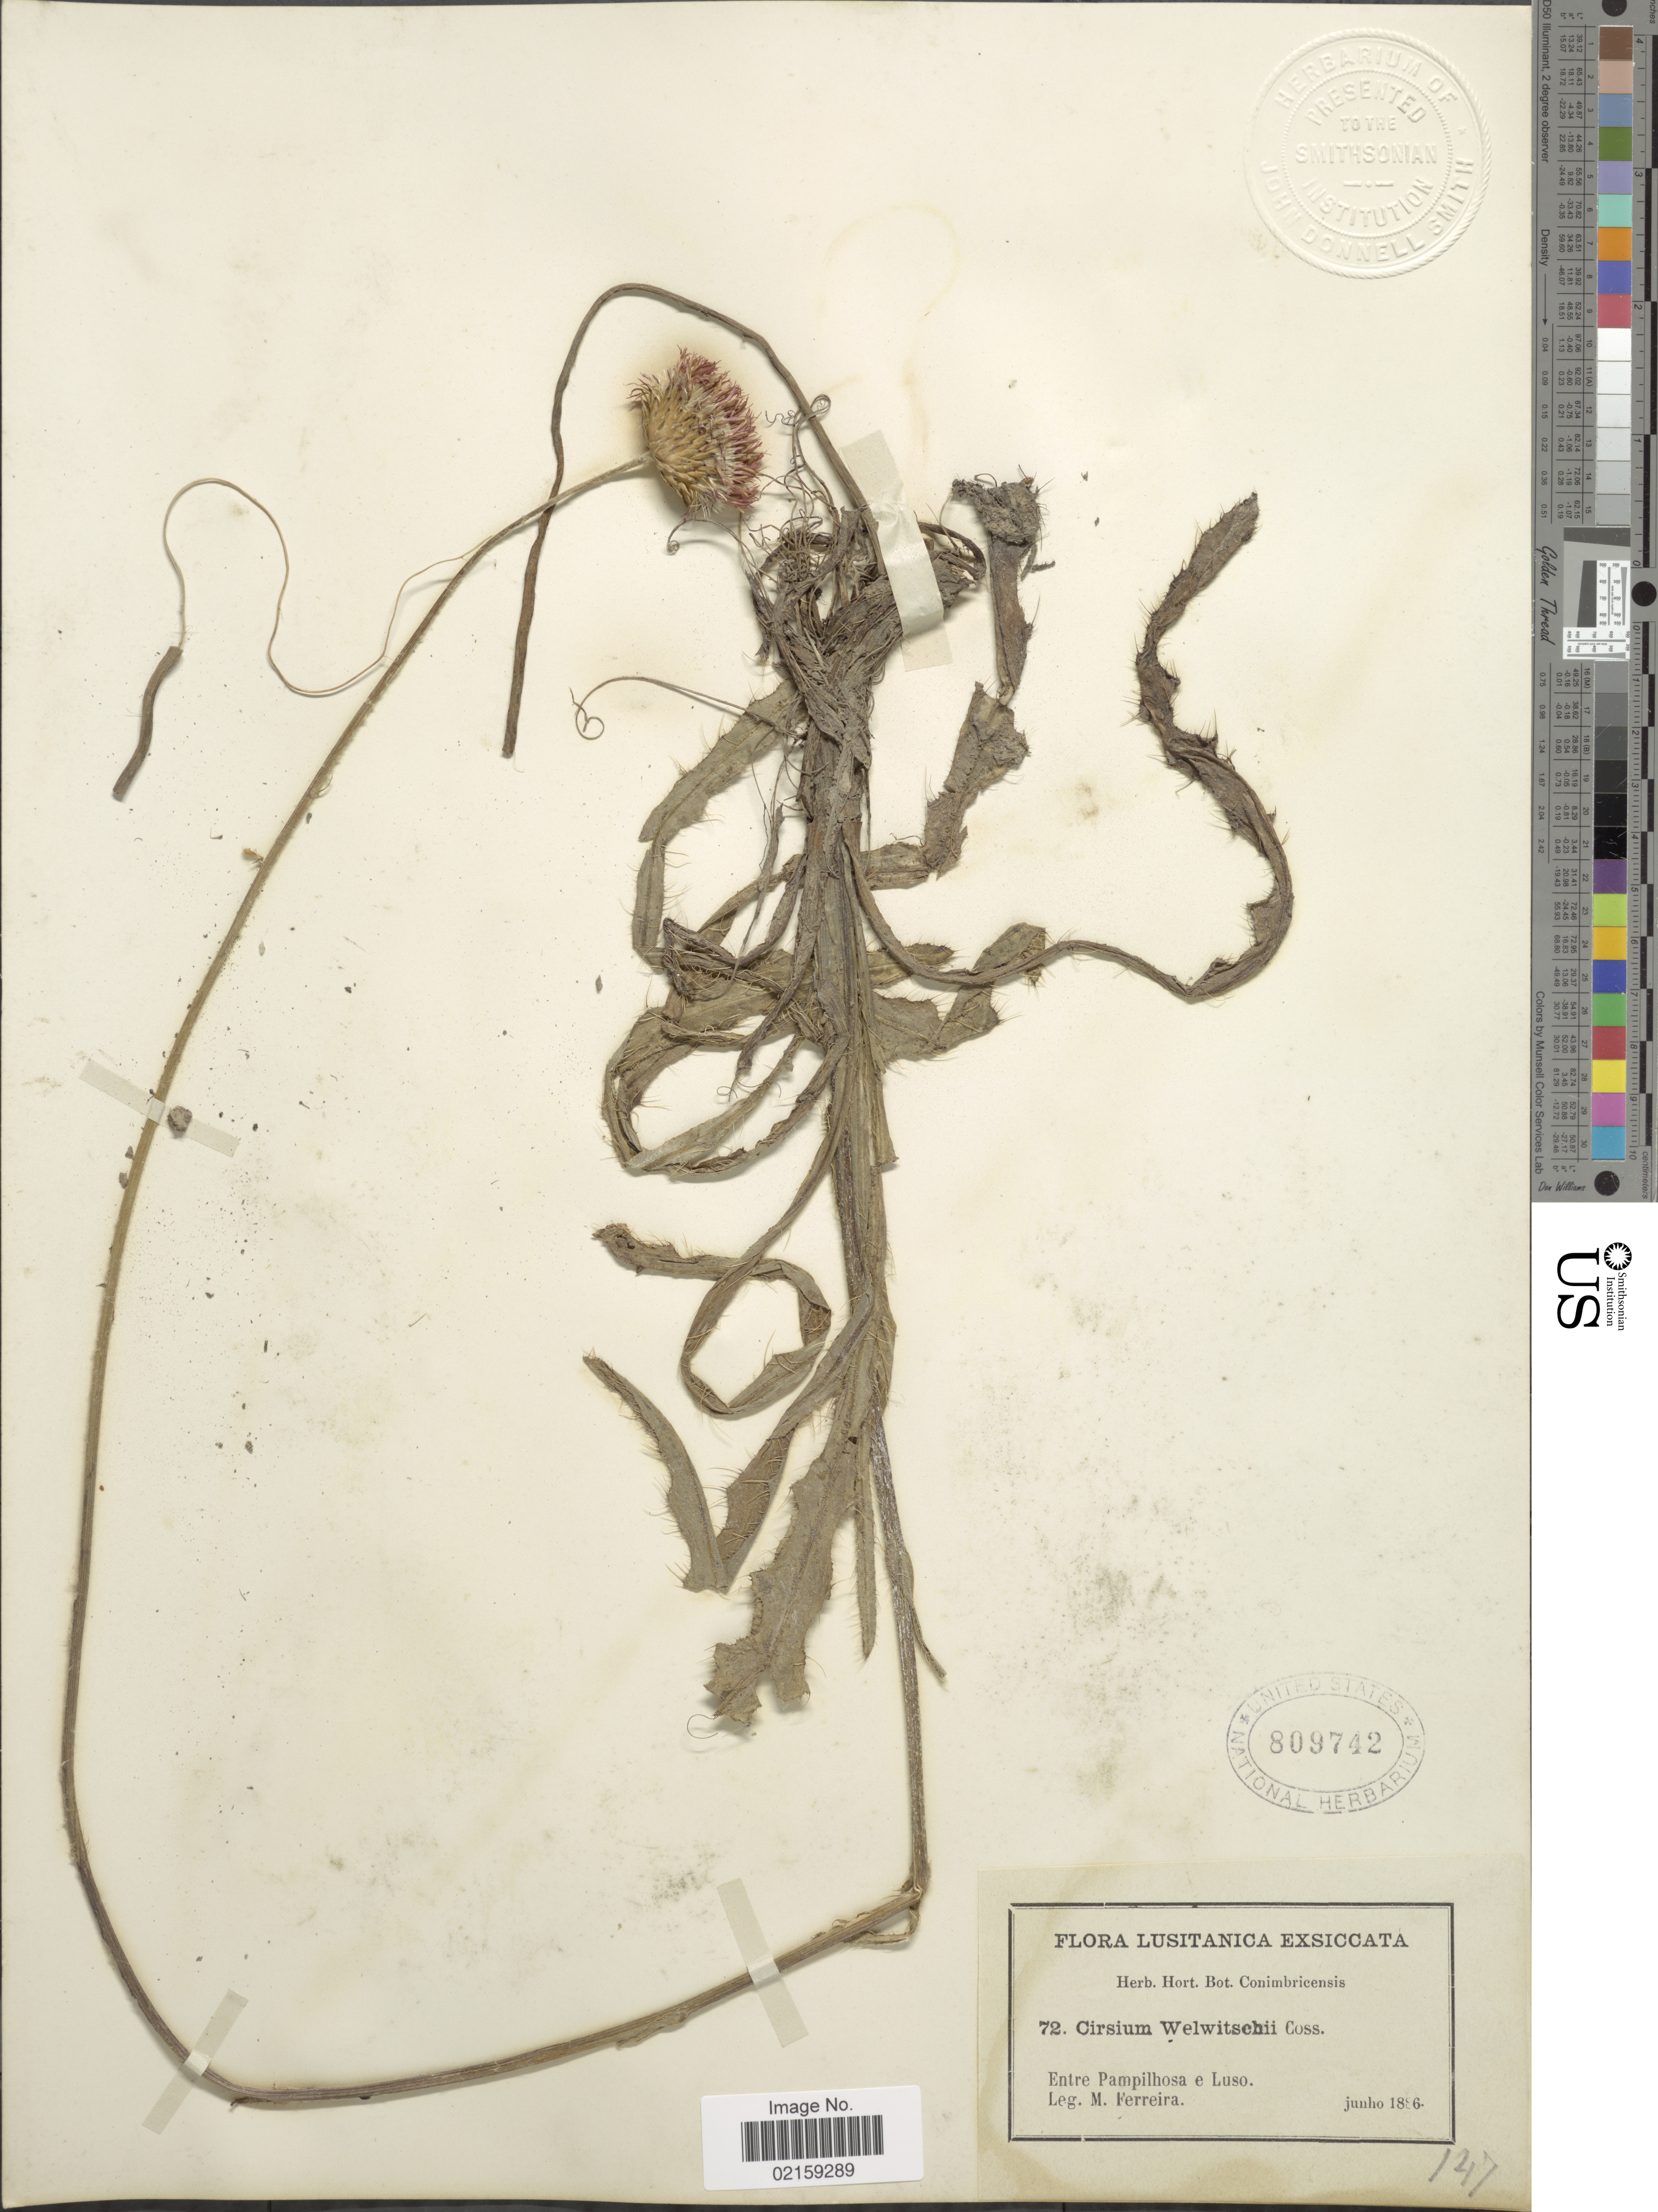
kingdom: Plantae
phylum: Tracheophyta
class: Magnoliopsida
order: Asterales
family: Asteraceae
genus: Cirsium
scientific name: Cirsium welwitschii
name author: Coss.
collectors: M. Ferreira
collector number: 72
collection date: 1886-06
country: Portugal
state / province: Aveiro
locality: Entre Pampilhosa e Luso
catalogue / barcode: US 809742